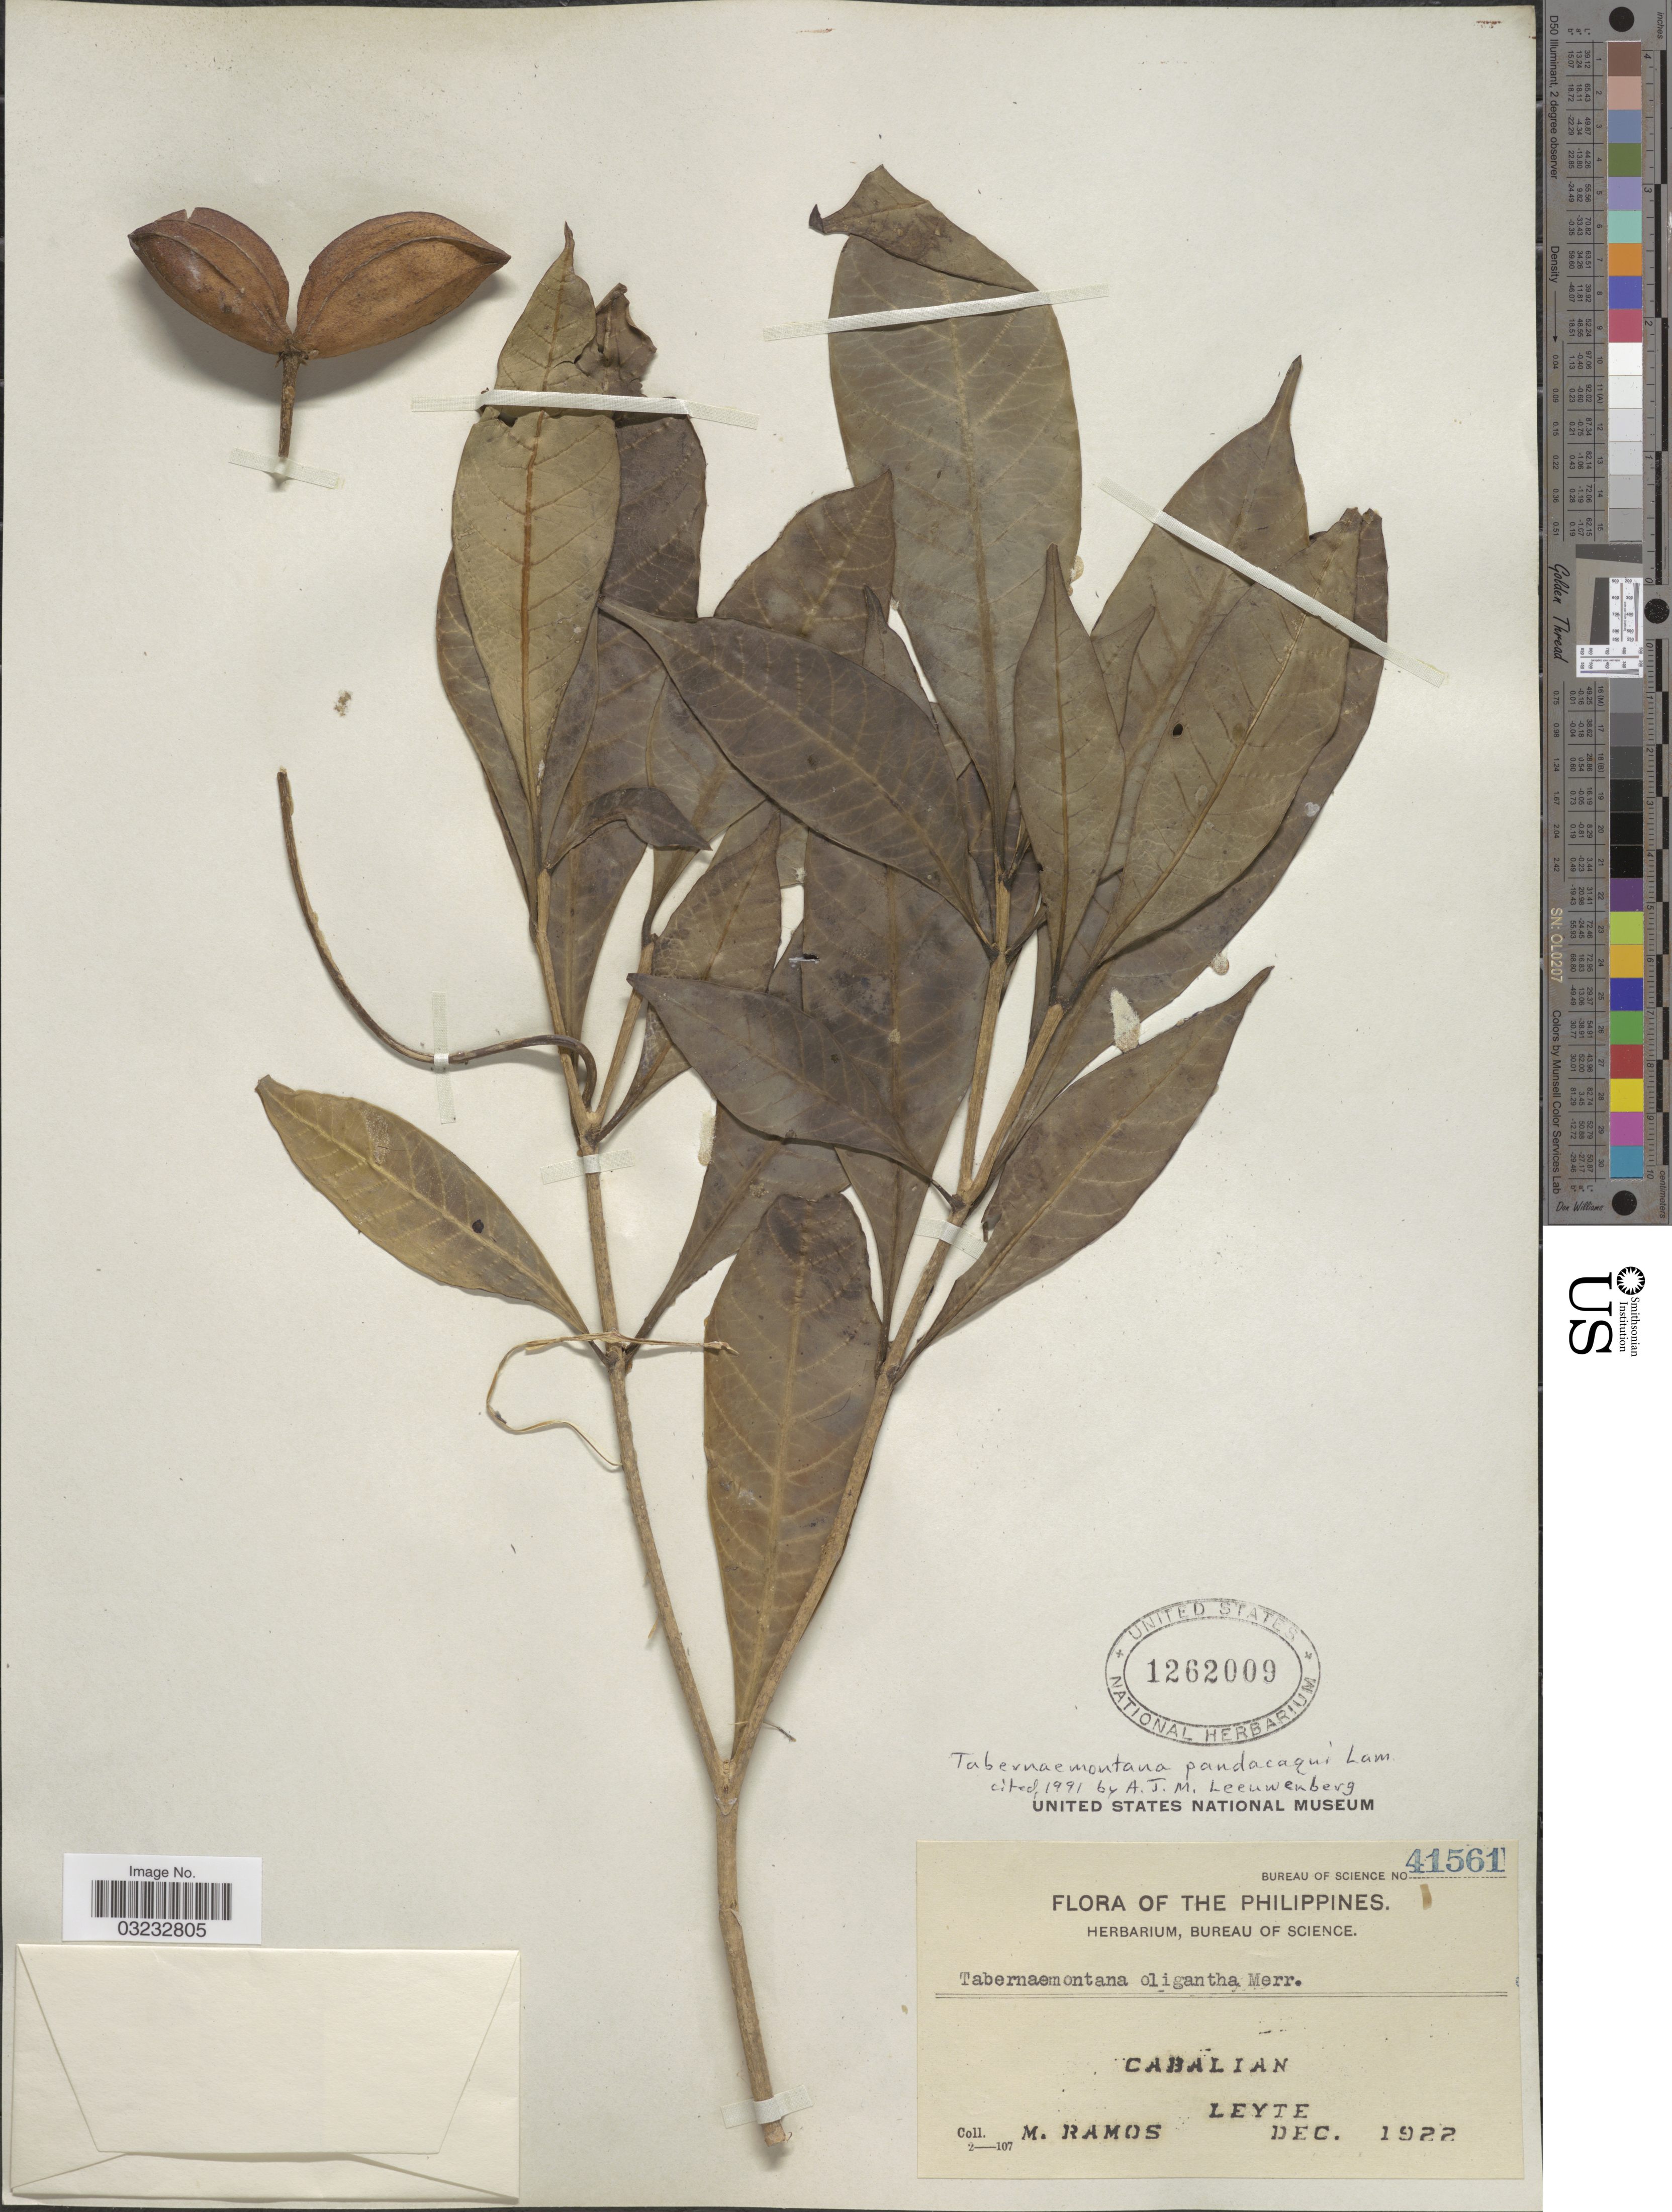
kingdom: Plantae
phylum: Tracheophyta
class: Magnoliopsida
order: Gentianales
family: Apocynaceae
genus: Tabernaemontana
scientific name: Tabernaemontana pandacaqui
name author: Poir.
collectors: M. Ramos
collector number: Bureau of Science 41561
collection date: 1922-12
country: Philippines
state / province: Eastern Visayas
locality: Cabalian. Leyte.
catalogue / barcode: US 1262009